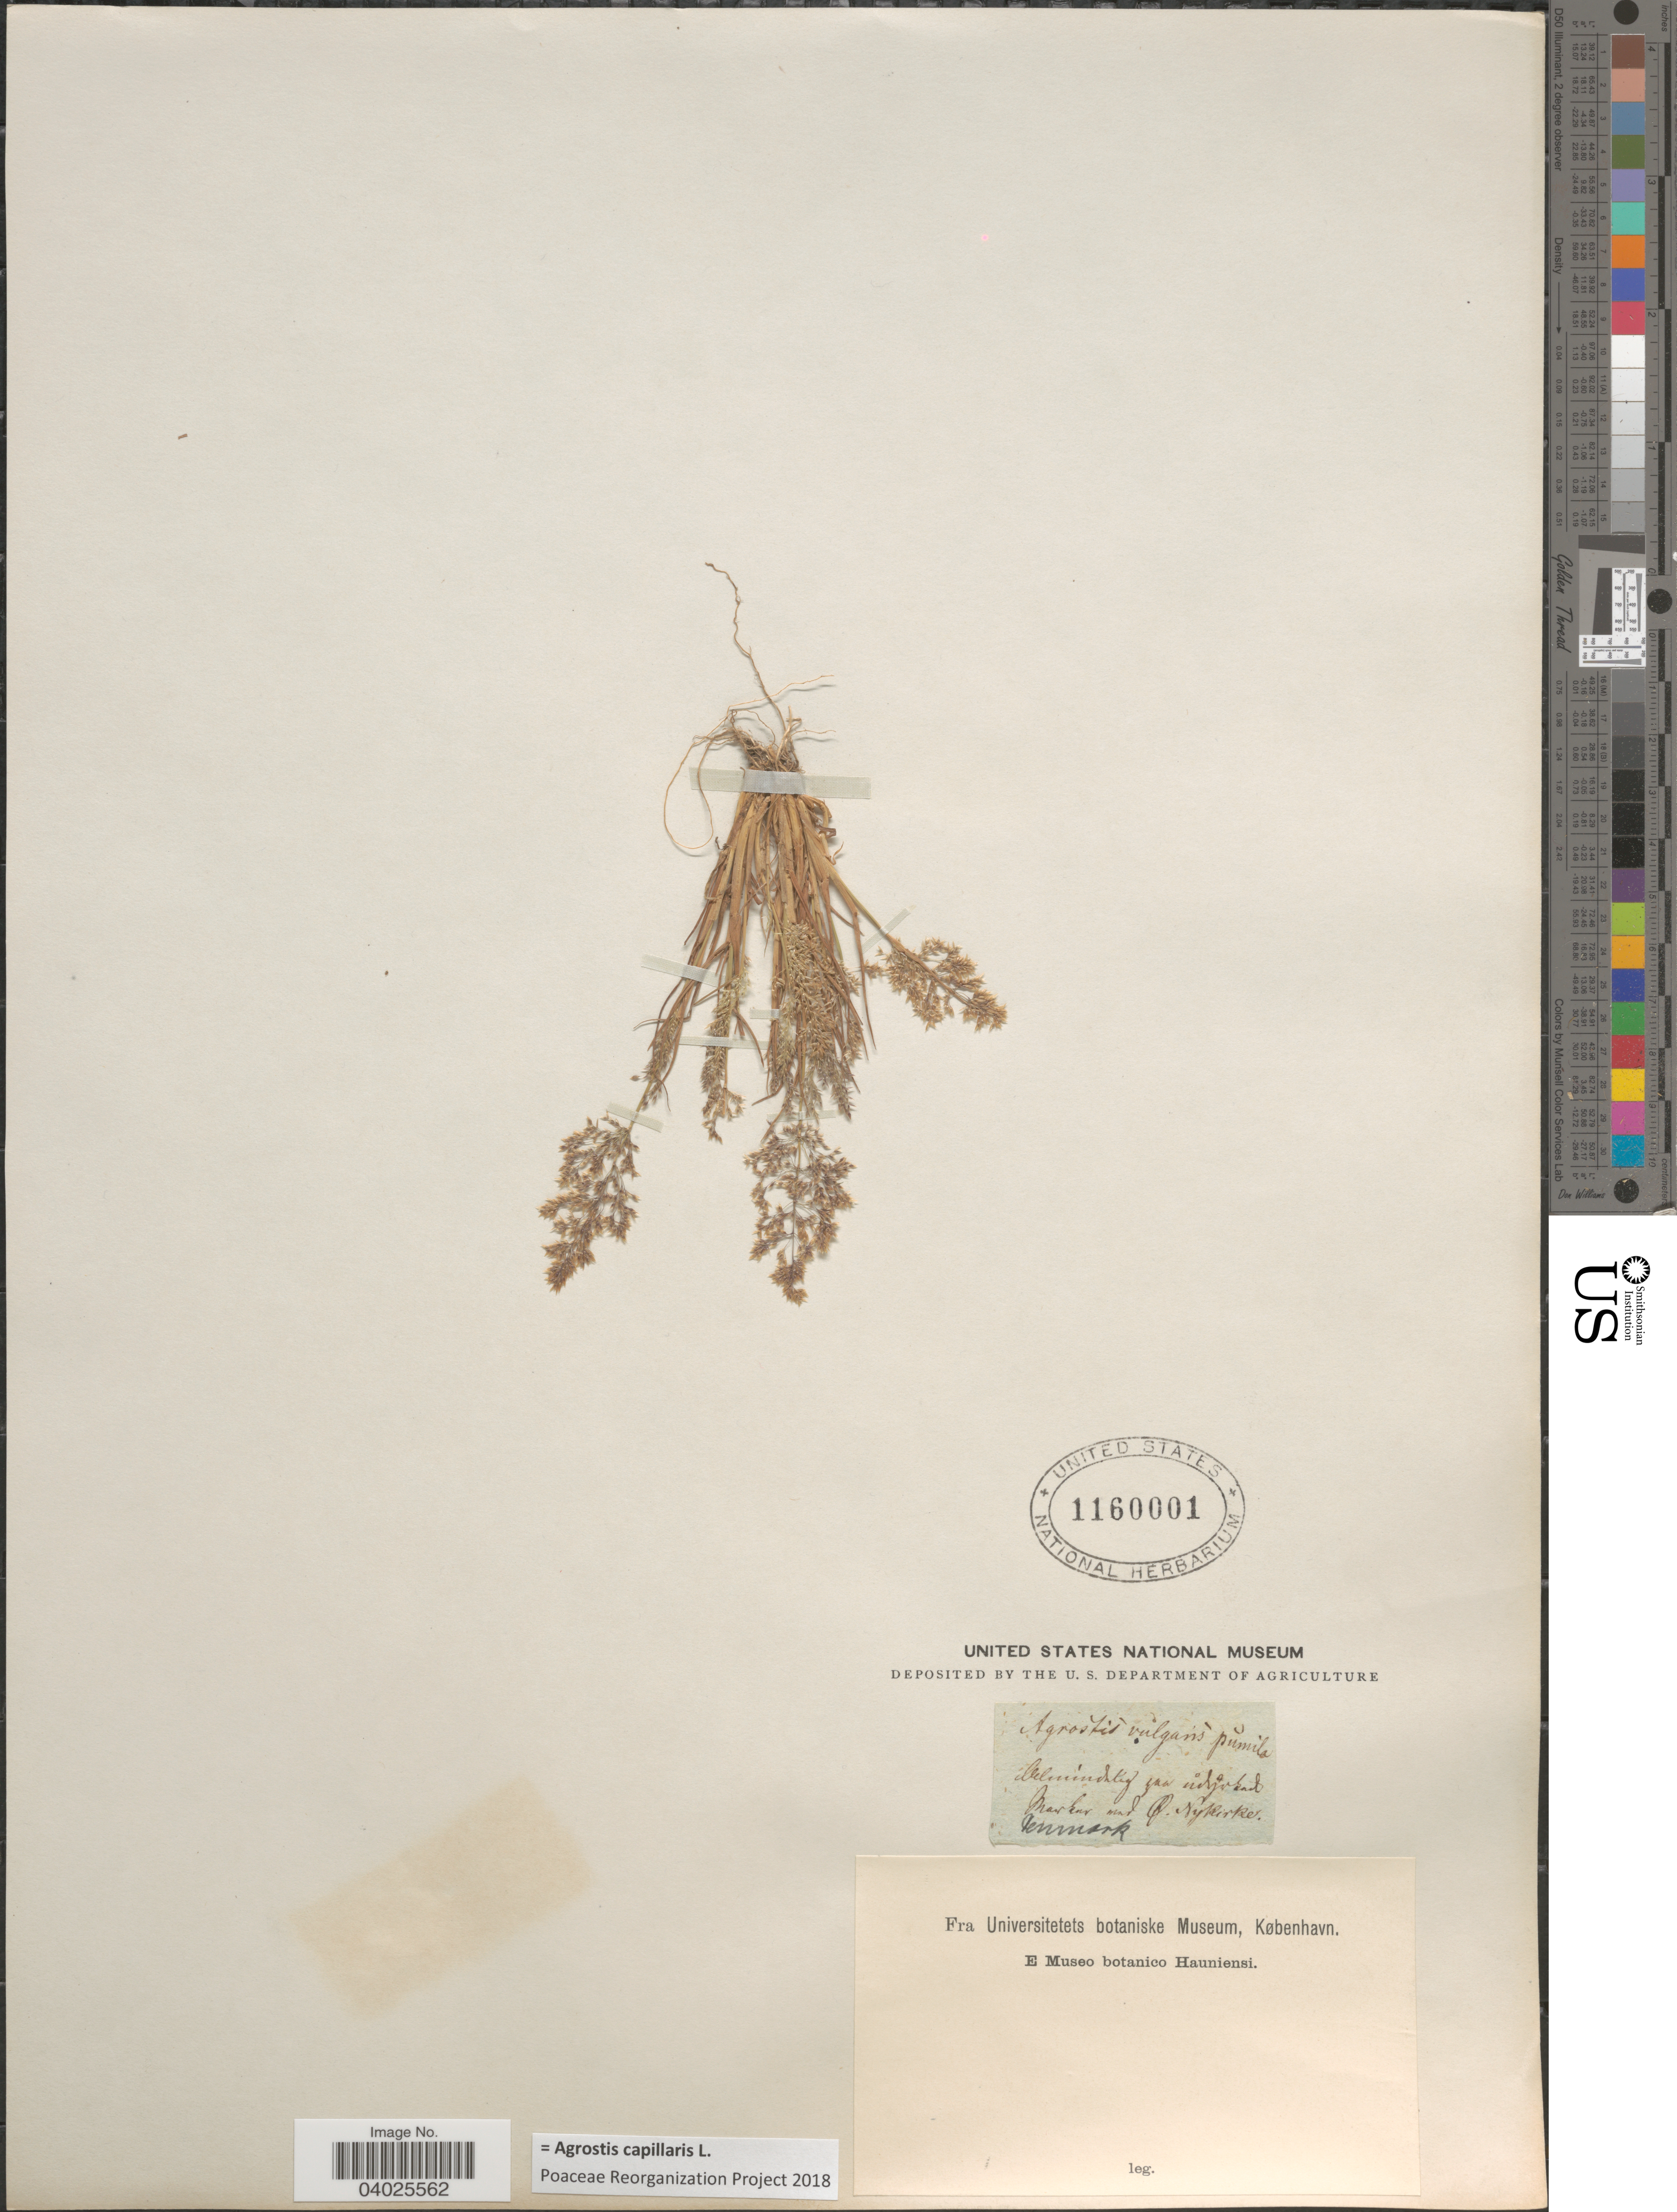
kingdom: Plantae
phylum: Tracheophyta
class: Liliopsida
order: Poales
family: Poaceae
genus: Agrostis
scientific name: Agrostis capillaris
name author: L.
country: Denmark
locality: [illegible text] Marker und W. Nykirke.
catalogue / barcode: US 1160001